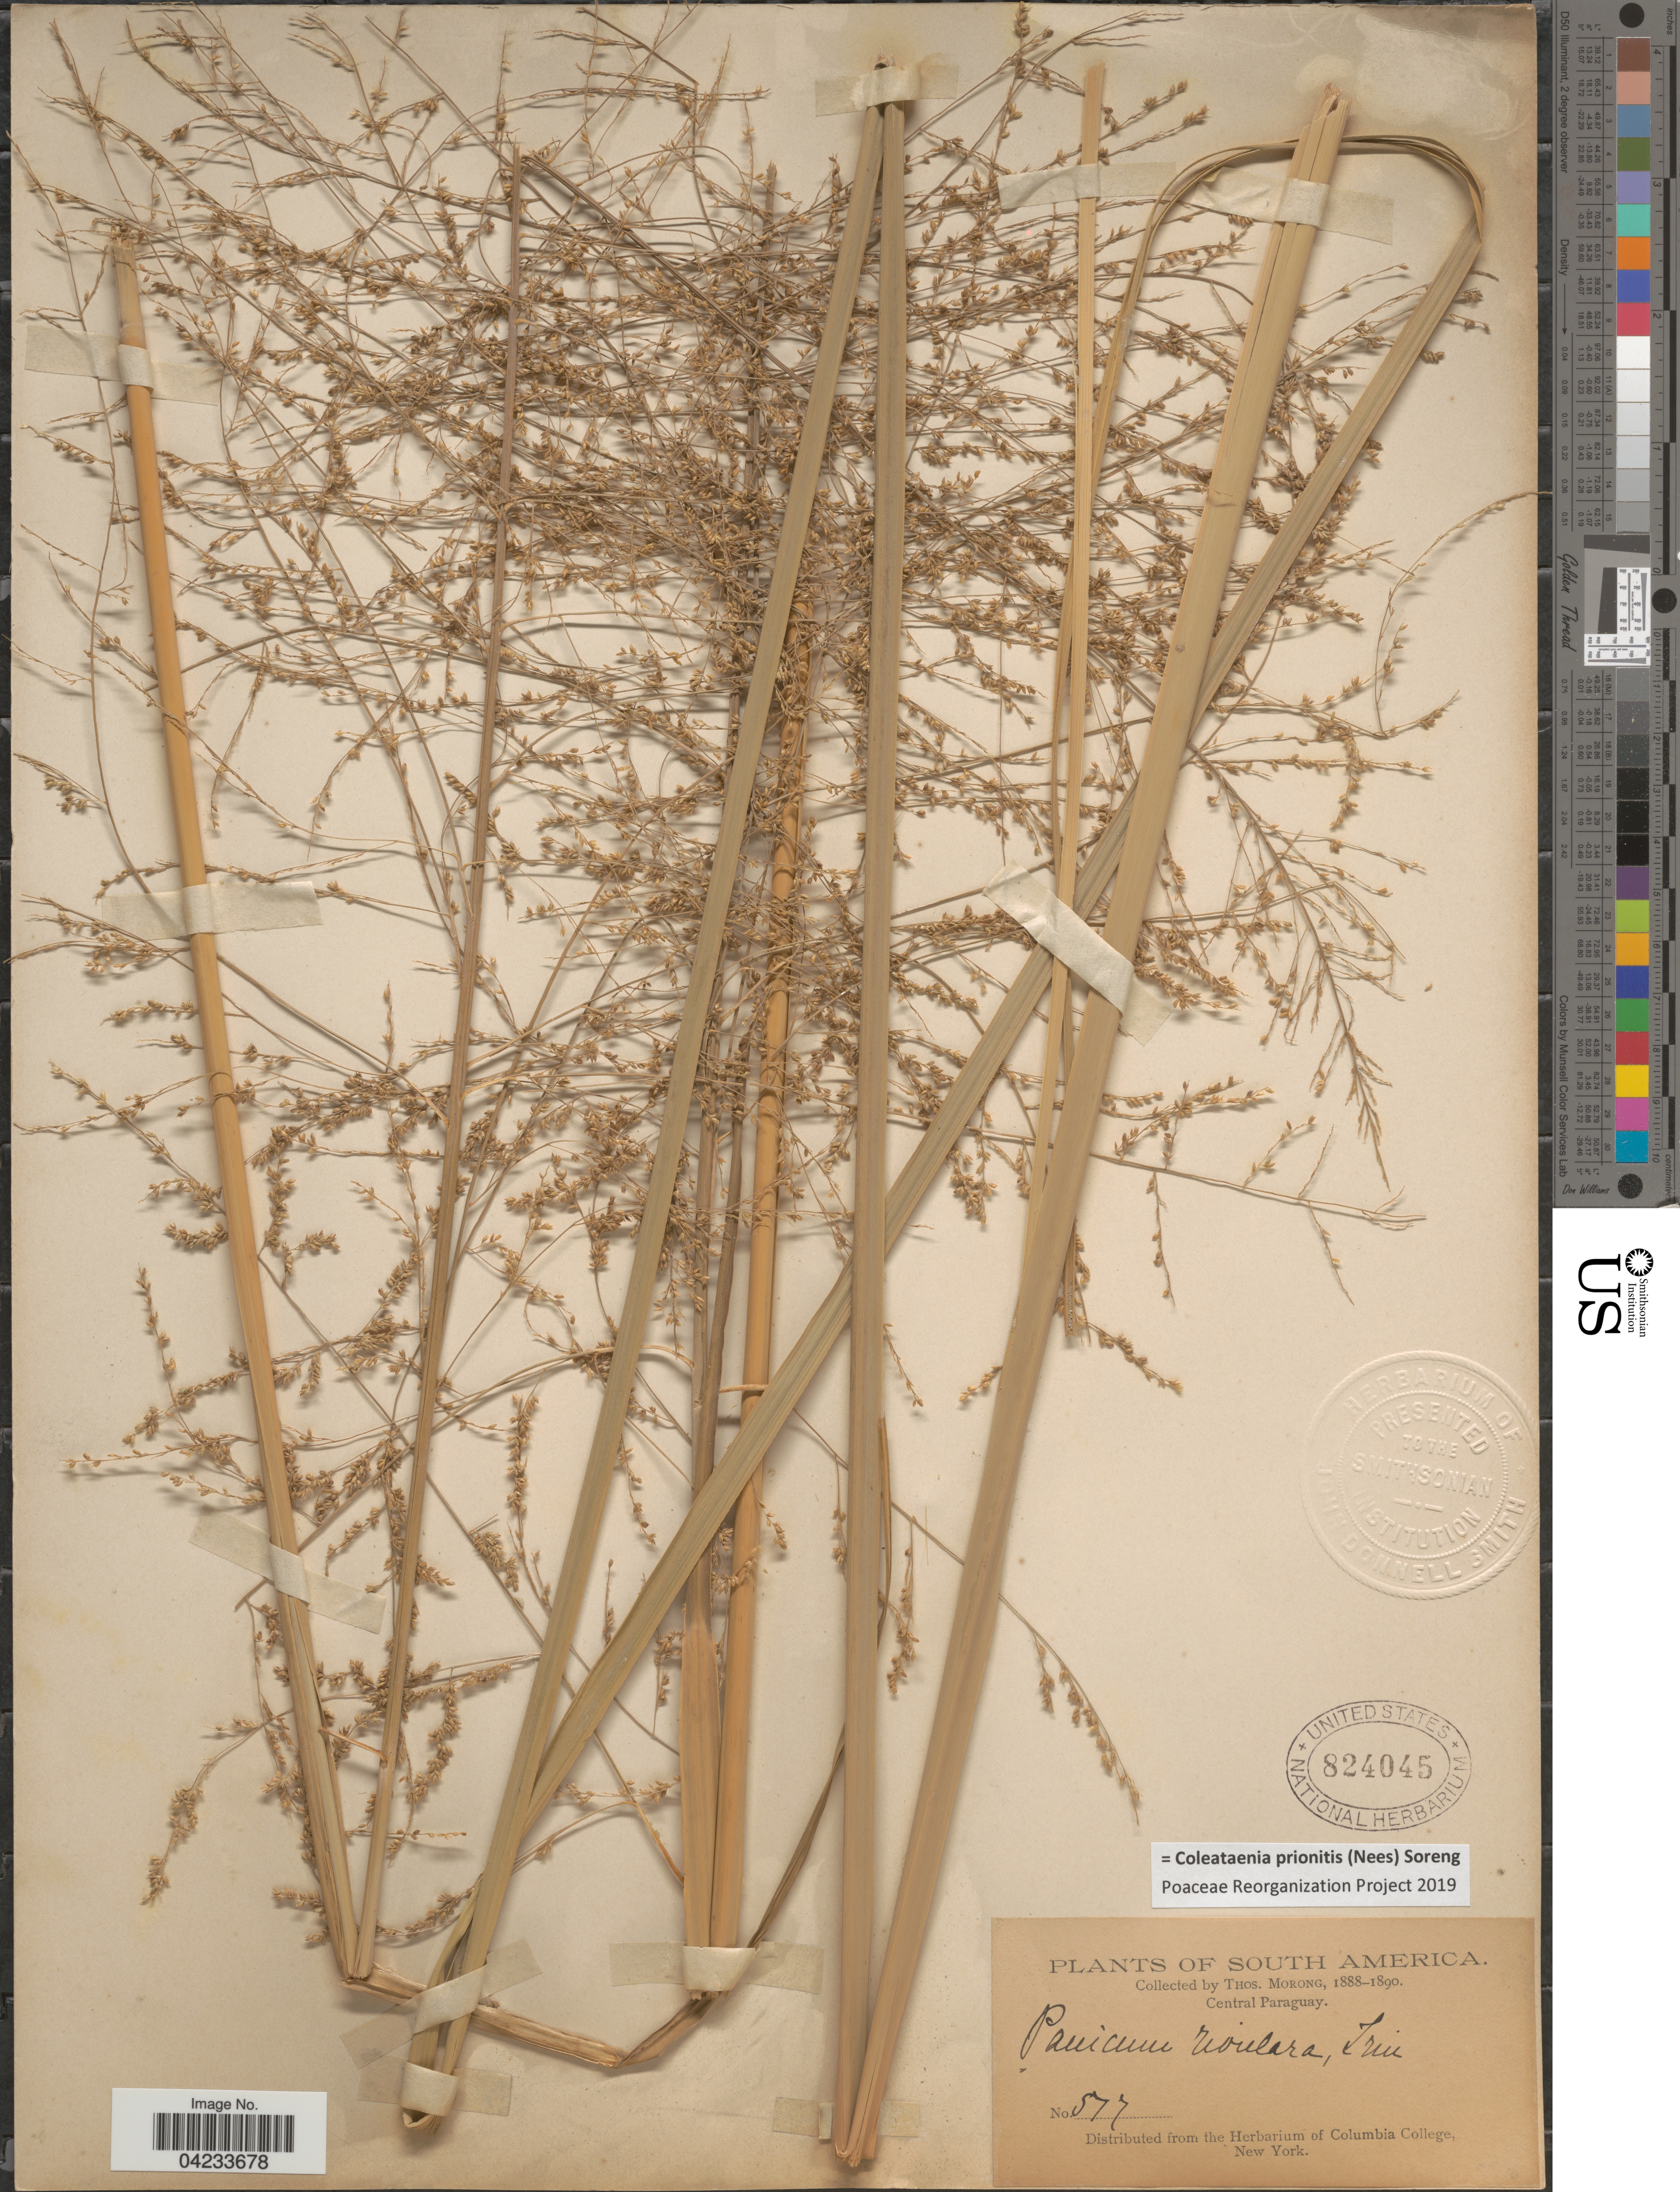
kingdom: Plantae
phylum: Tracheophyta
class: Liliopsida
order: Poales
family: Poaceae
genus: Coleataenia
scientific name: Coleataenia prionitis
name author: (Nees) Soreng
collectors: ex herb. T. Morong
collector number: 577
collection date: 1888/1890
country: Paraguay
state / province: Central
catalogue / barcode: US 824045